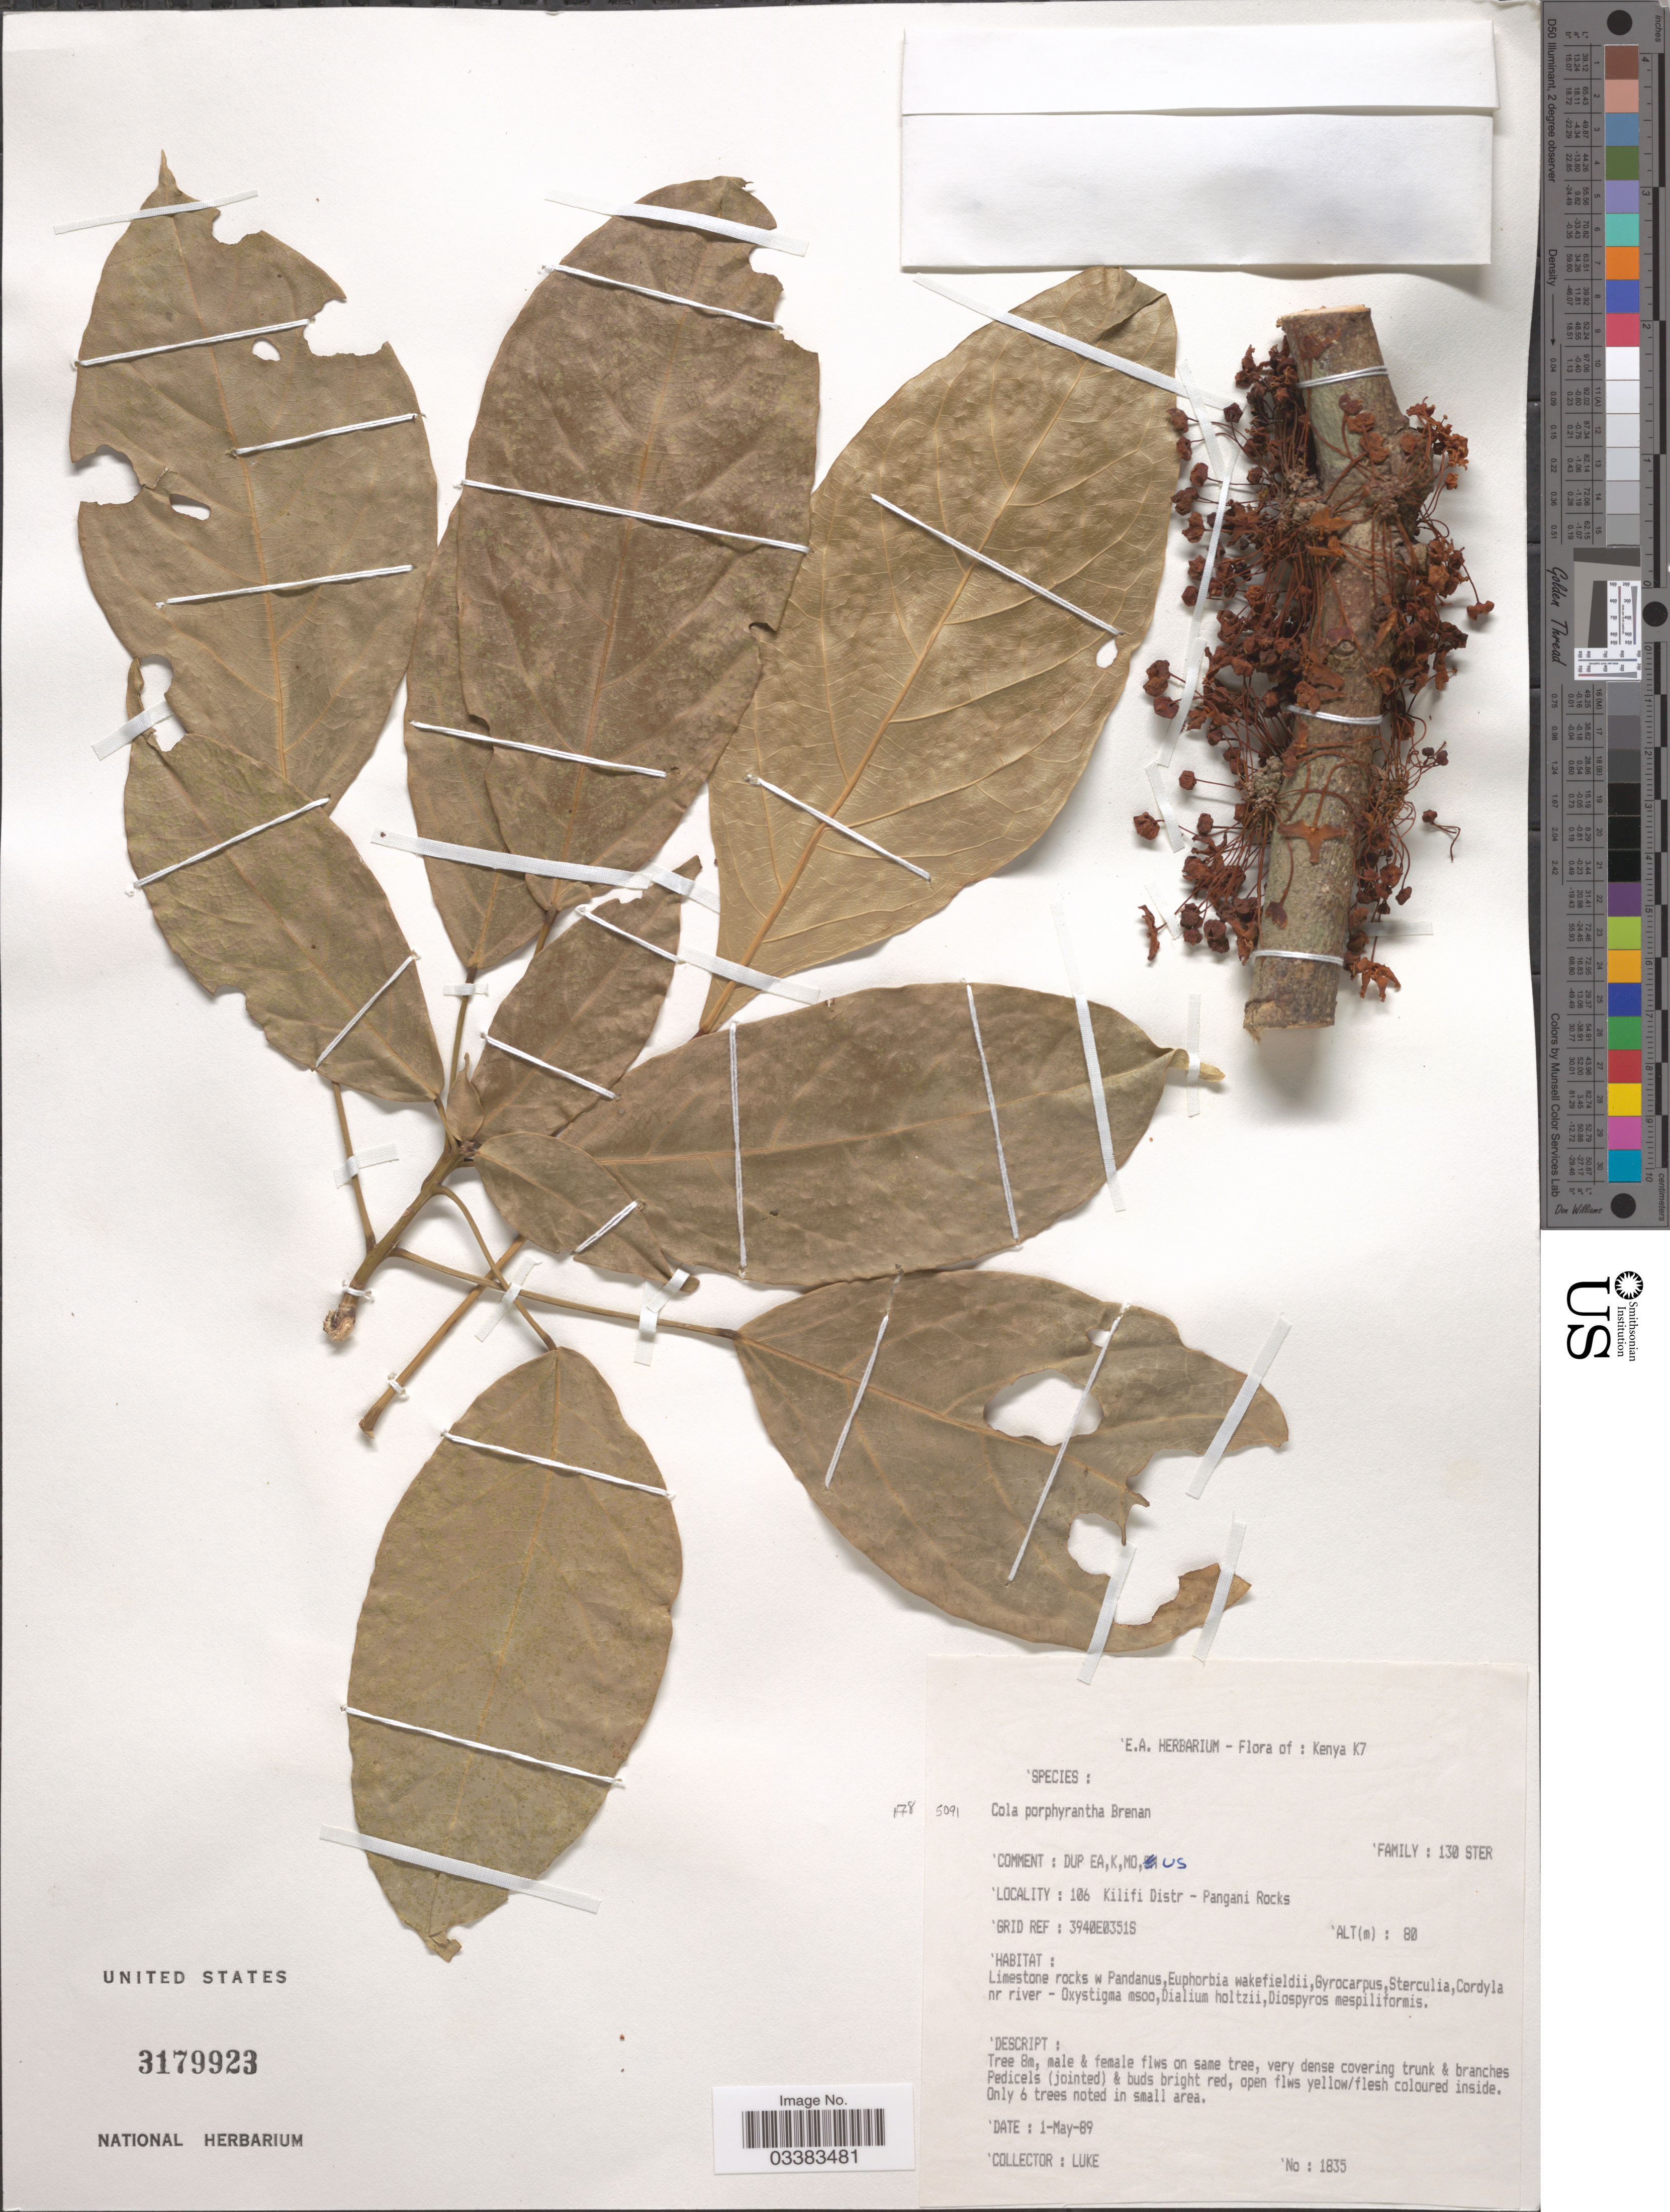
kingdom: Plantae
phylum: Tracheophyta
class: Magnoliopsida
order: Malvales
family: Malvaceae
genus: Cola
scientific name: Cola porphyrantha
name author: Brenan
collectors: -. Luke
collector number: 1835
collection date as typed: Transcribed d/m/y: 1/5/89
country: Kenya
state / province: Kilifi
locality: K7. 106 Kilifi Distr - Pangani Rocks.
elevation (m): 80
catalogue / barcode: US 3179923